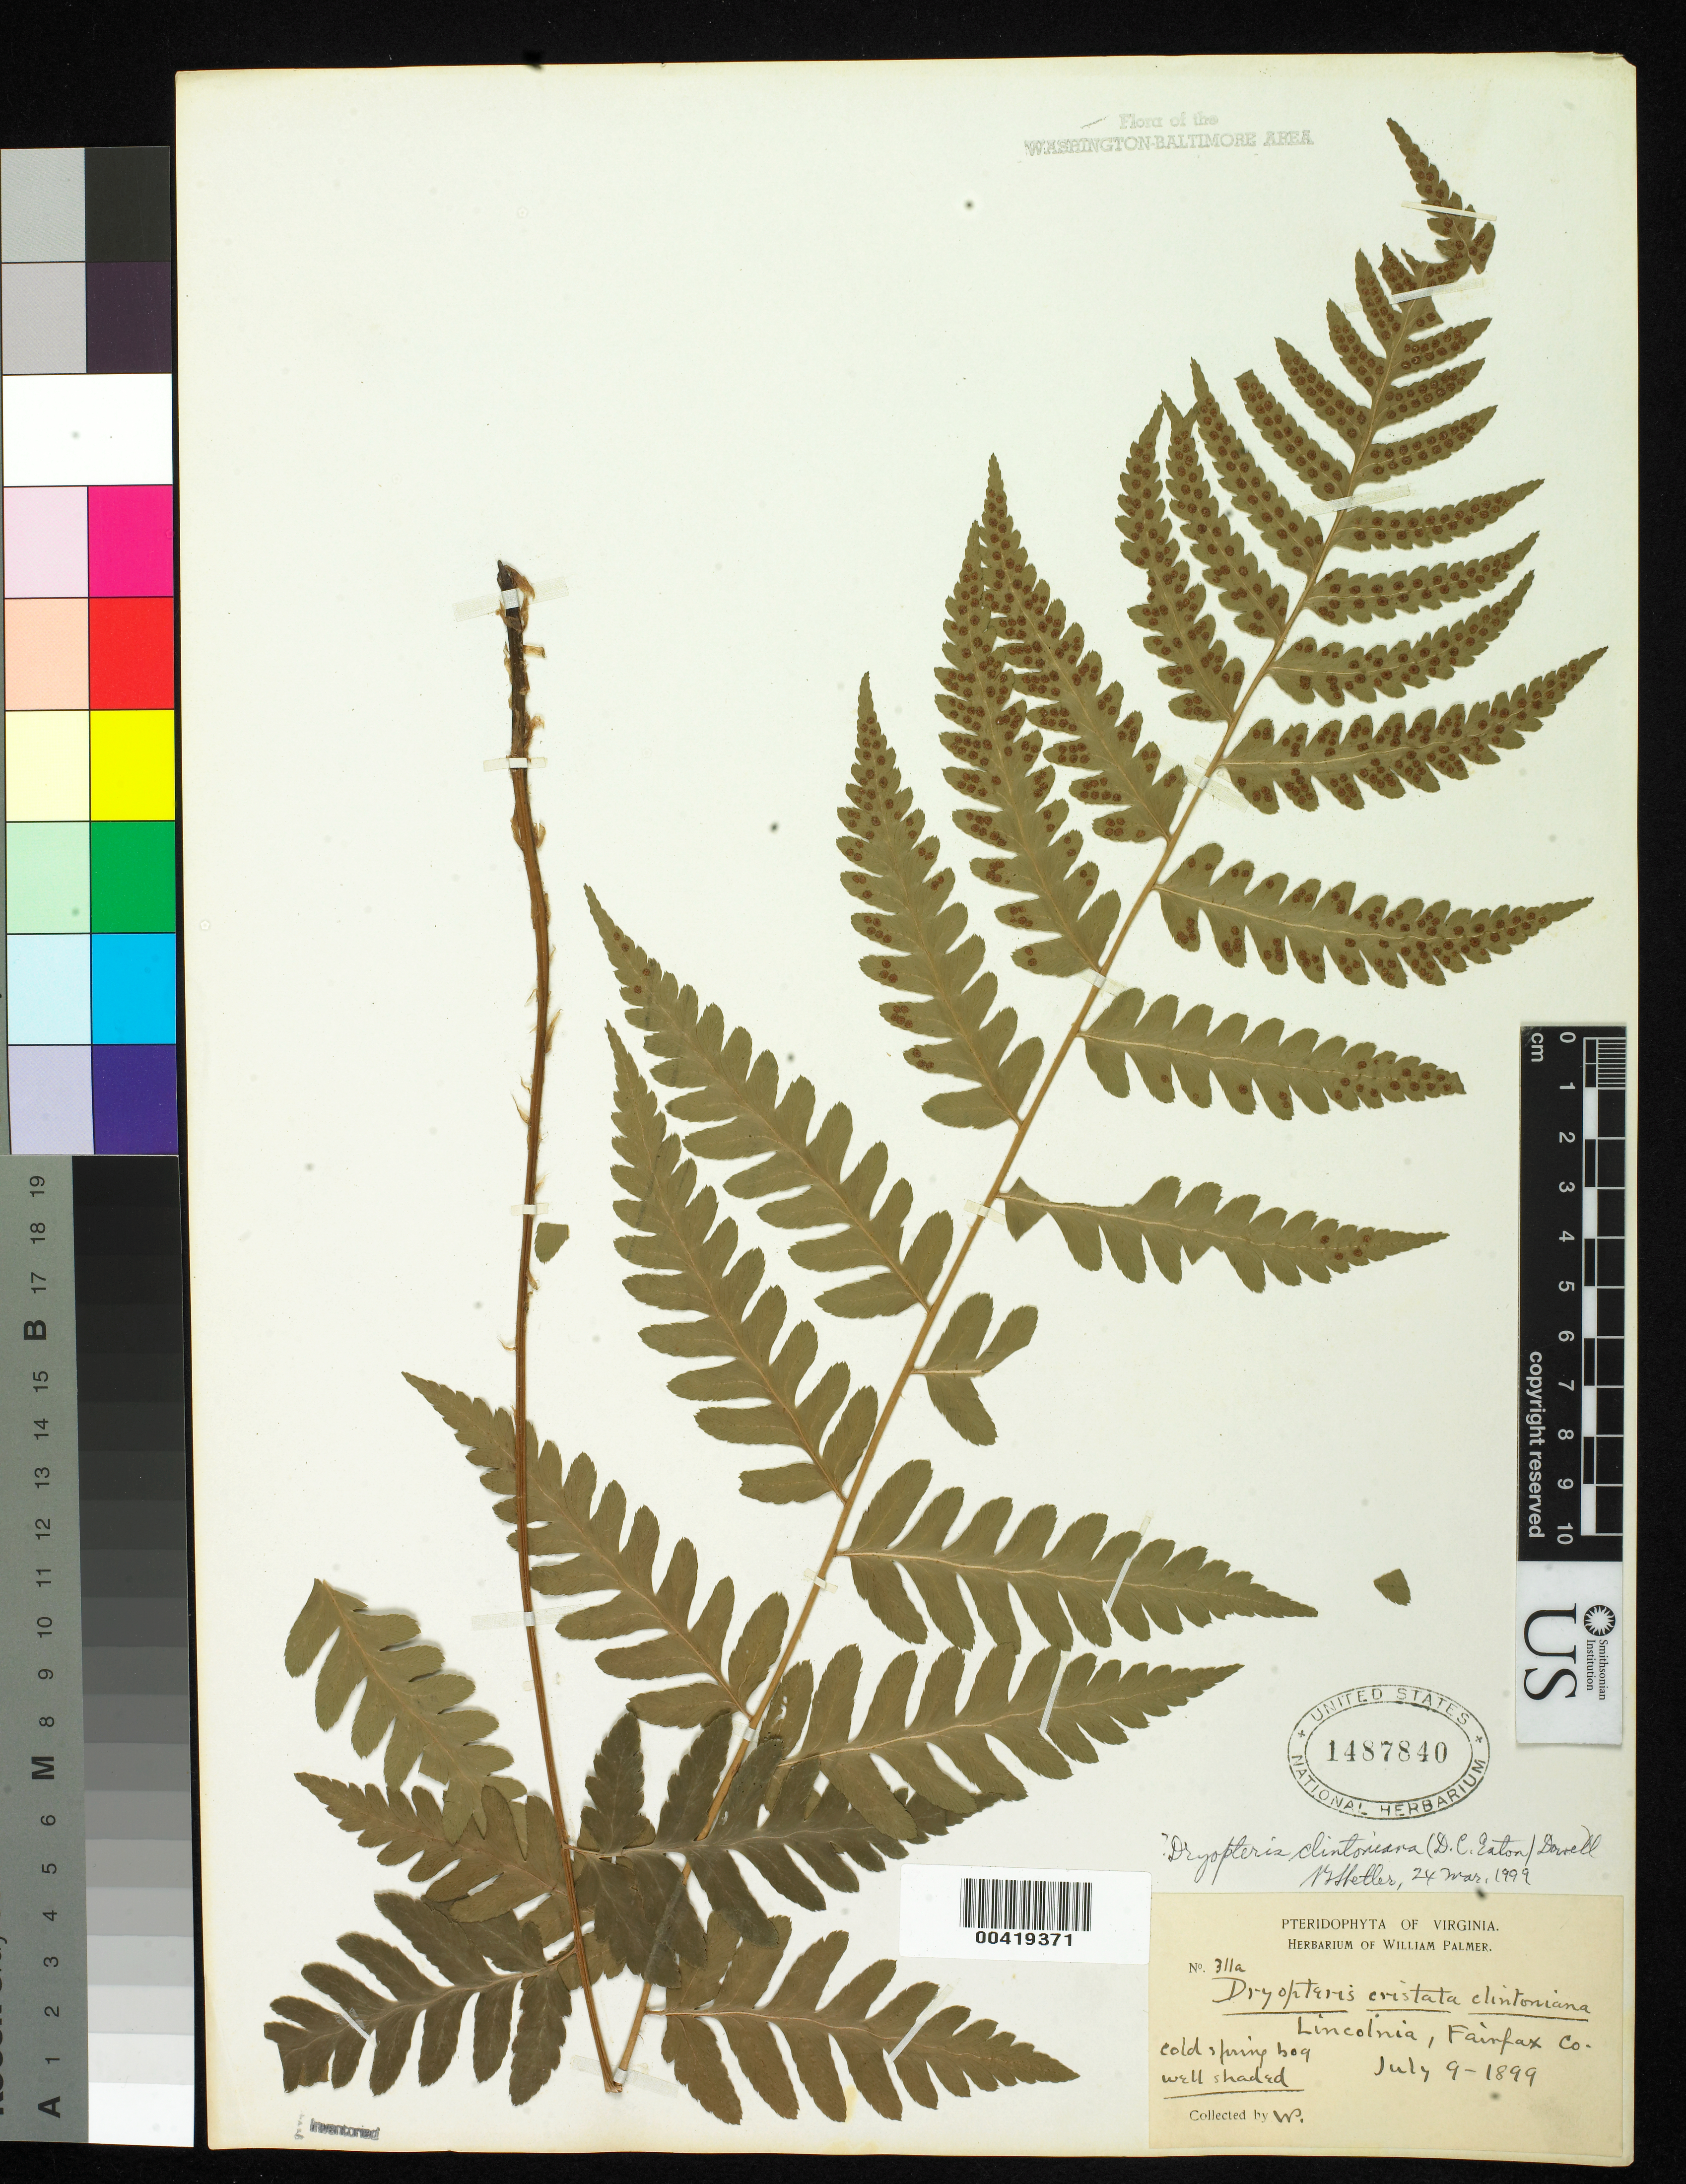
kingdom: Plantae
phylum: Tracheophyta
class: Polypodiopsida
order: Polypodiales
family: Dryopteridaceae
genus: Dryopteris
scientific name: Dryopteris clintoniana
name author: (D.C. Eaton) Dowell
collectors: W. Palmer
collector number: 311A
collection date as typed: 09 Jul 1899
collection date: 1899-07-09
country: United States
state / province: Virginia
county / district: Fairfax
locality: Lincolnia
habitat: Cold spring bog well shaded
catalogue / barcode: US 1487840